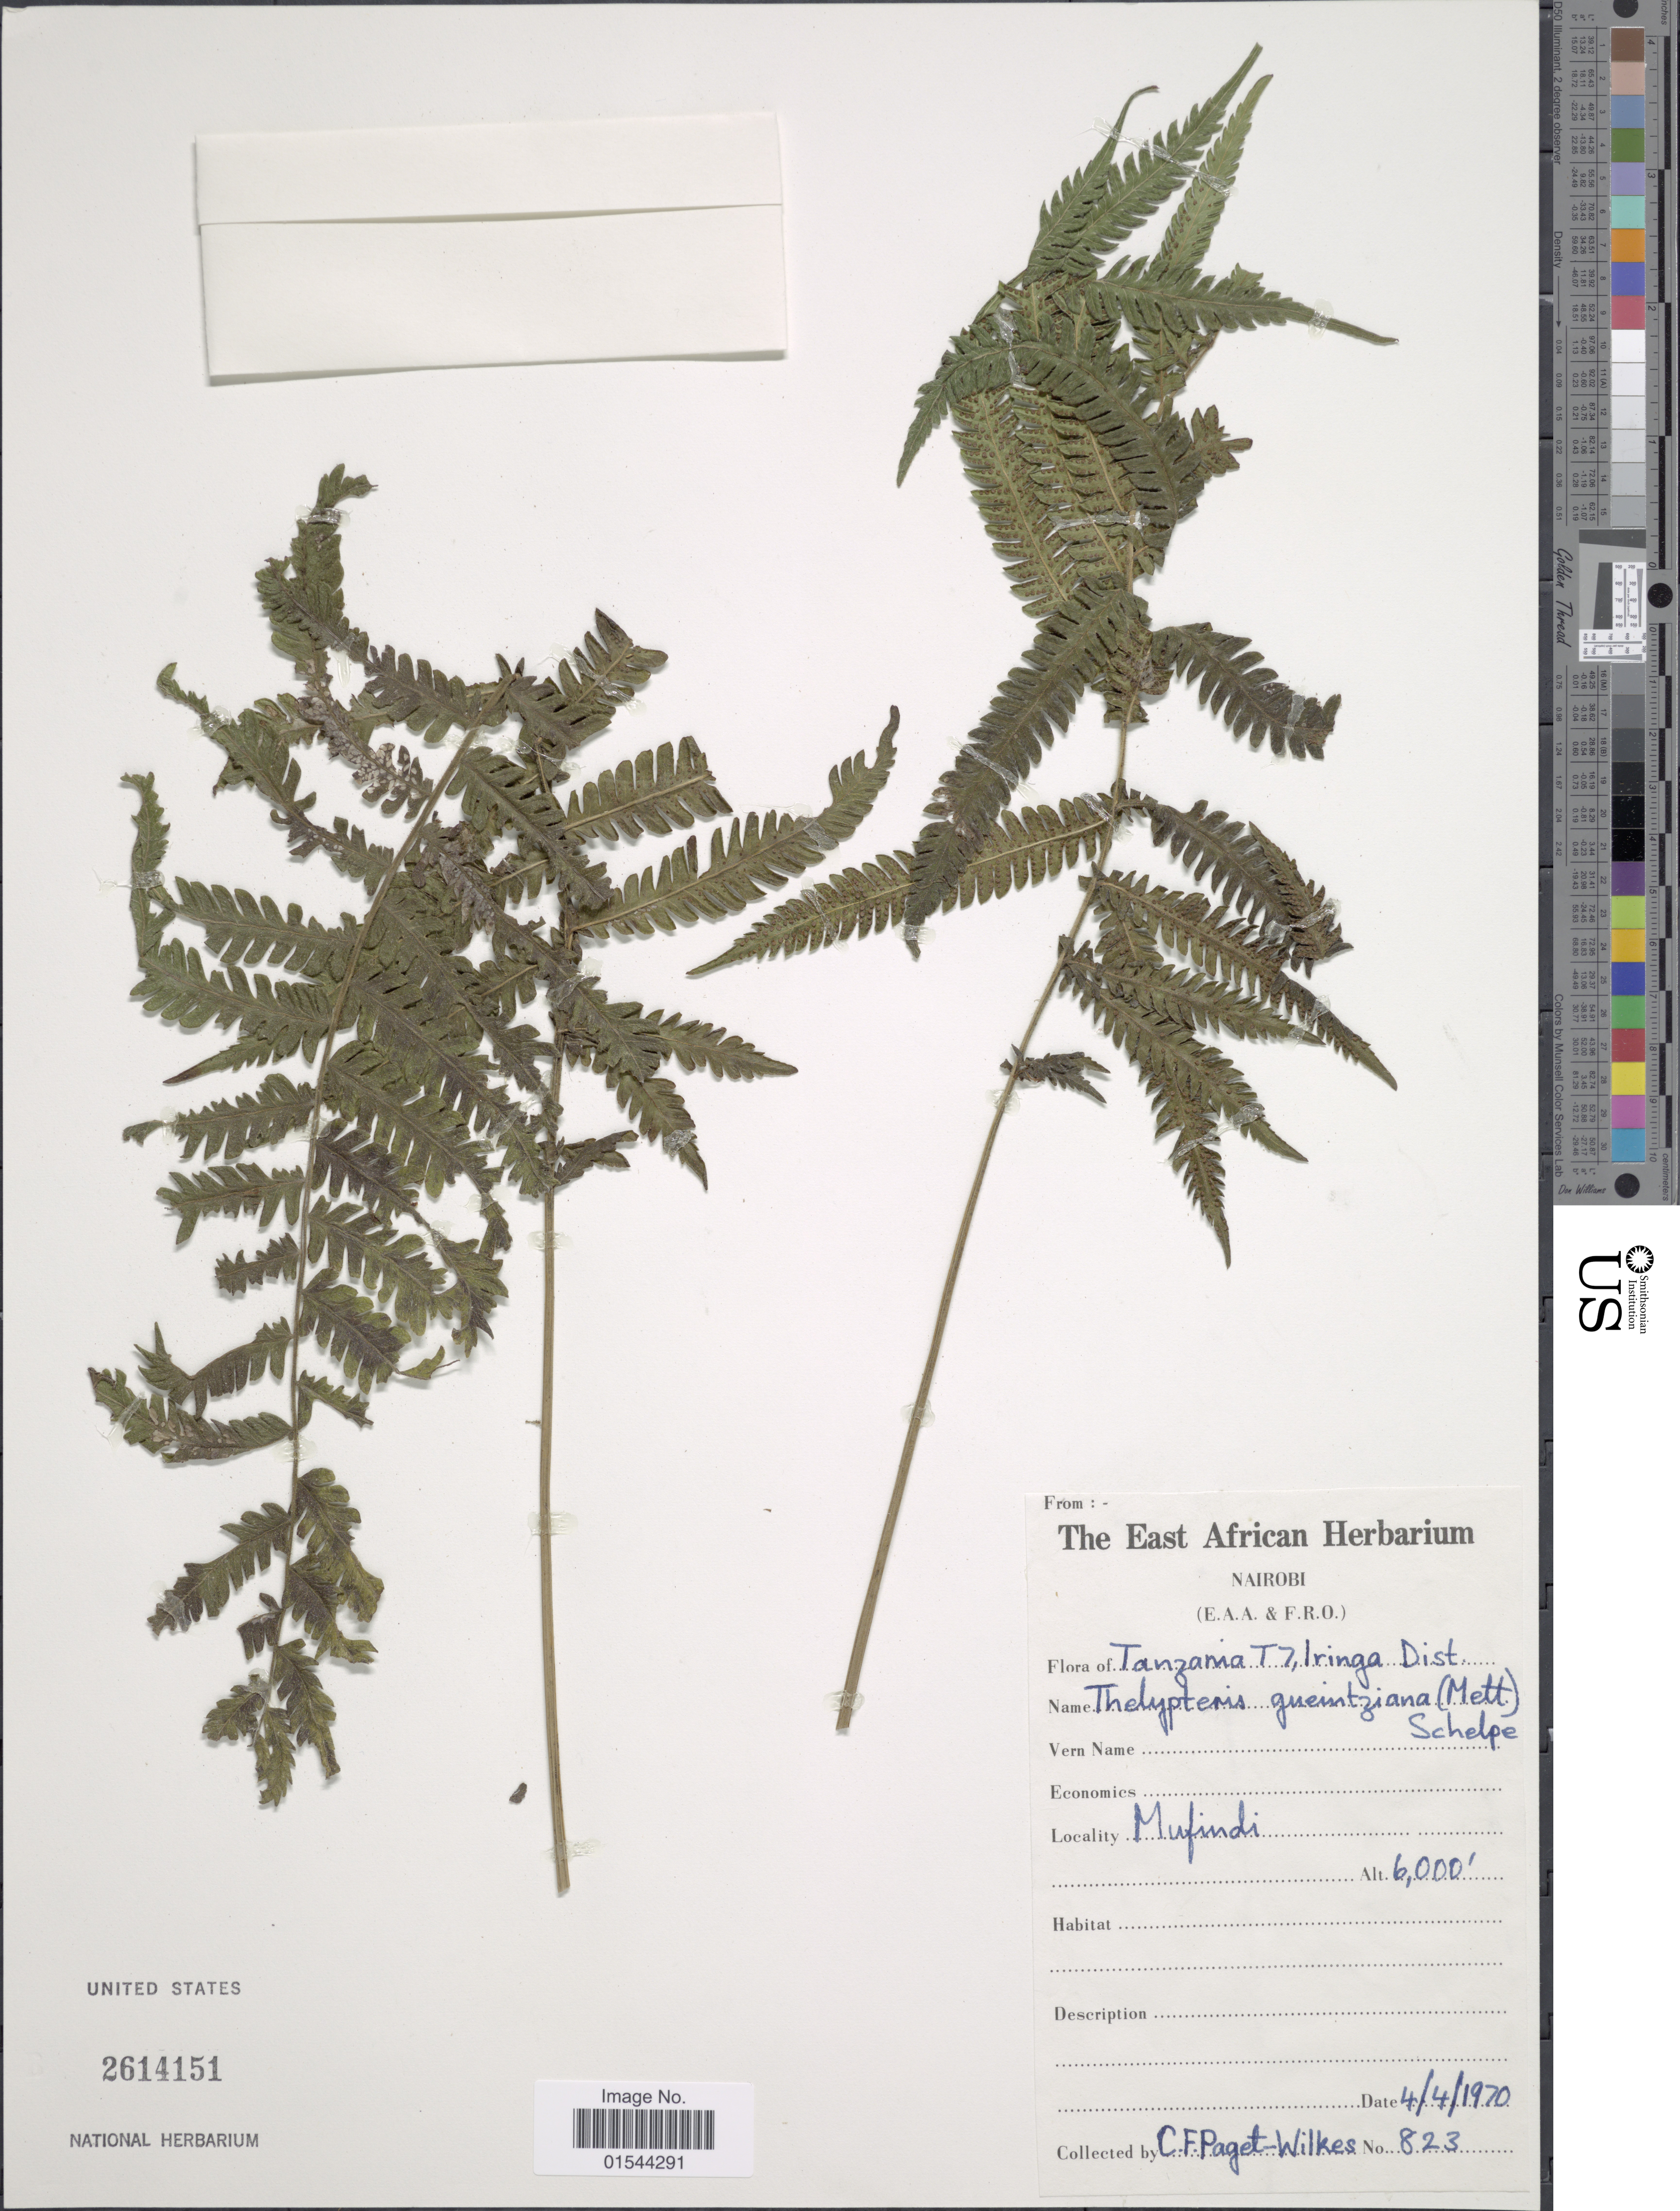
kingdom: Plantae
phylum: Tracheophyta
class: Polypodiopsida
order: Polypodiales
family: Thelypteridaceae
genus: Christella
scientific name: Christella gueinziana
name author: (Mett.) Holttum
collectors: C. Paget-Wilkes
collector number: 823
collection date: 1970-04-04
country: Tanzania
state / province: Iringa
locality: Tanzania T7, iringa Dist, Mufindi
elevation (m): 1829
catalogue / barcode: US 2614151